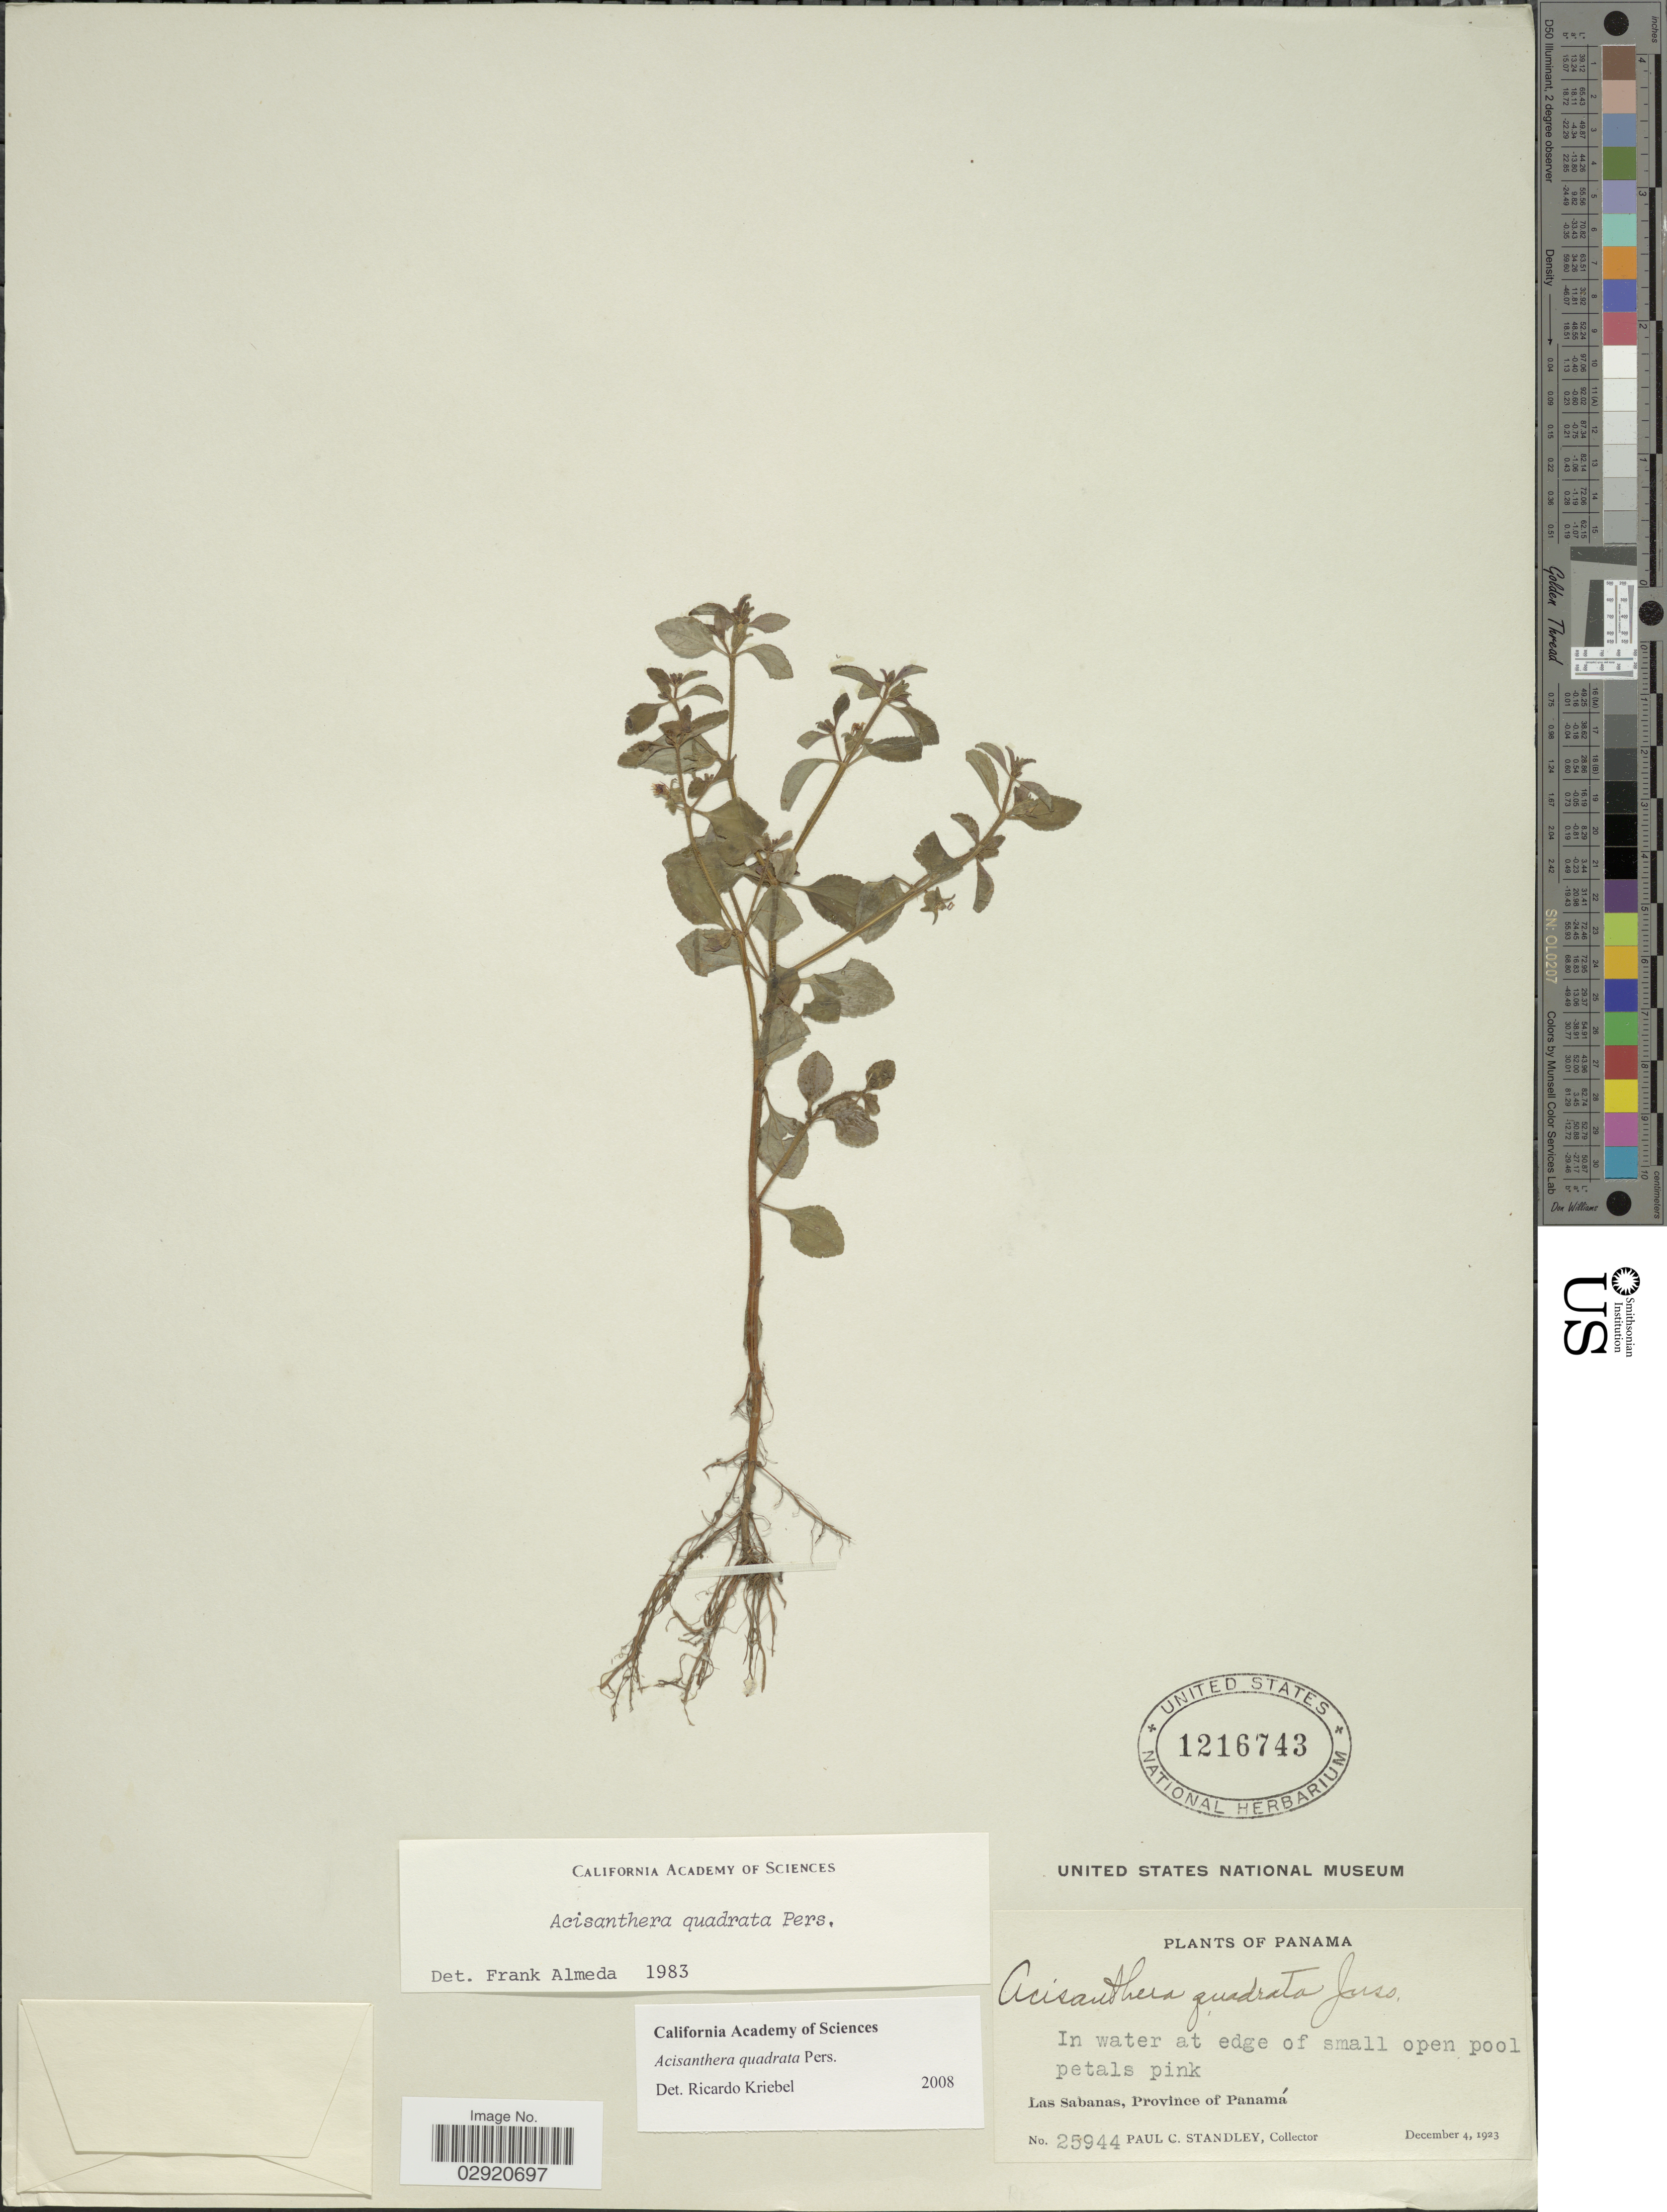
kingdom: Plantae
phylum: Tracheophyta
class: Magnoliopsida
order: Myrtales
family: Melastomataceae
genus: Acisanthera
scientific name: Acisanthera erecta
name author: Gleason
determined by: Nunes da Silva, Diego, (RB), Jardim Botanico do Rio de Janeiro - Herbario (BRAZIL)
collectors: P. C. Standley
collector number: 25944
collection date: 1923-12-04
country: Panama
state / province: Panamá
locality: Las Sabanas.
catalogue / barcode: US 1216743